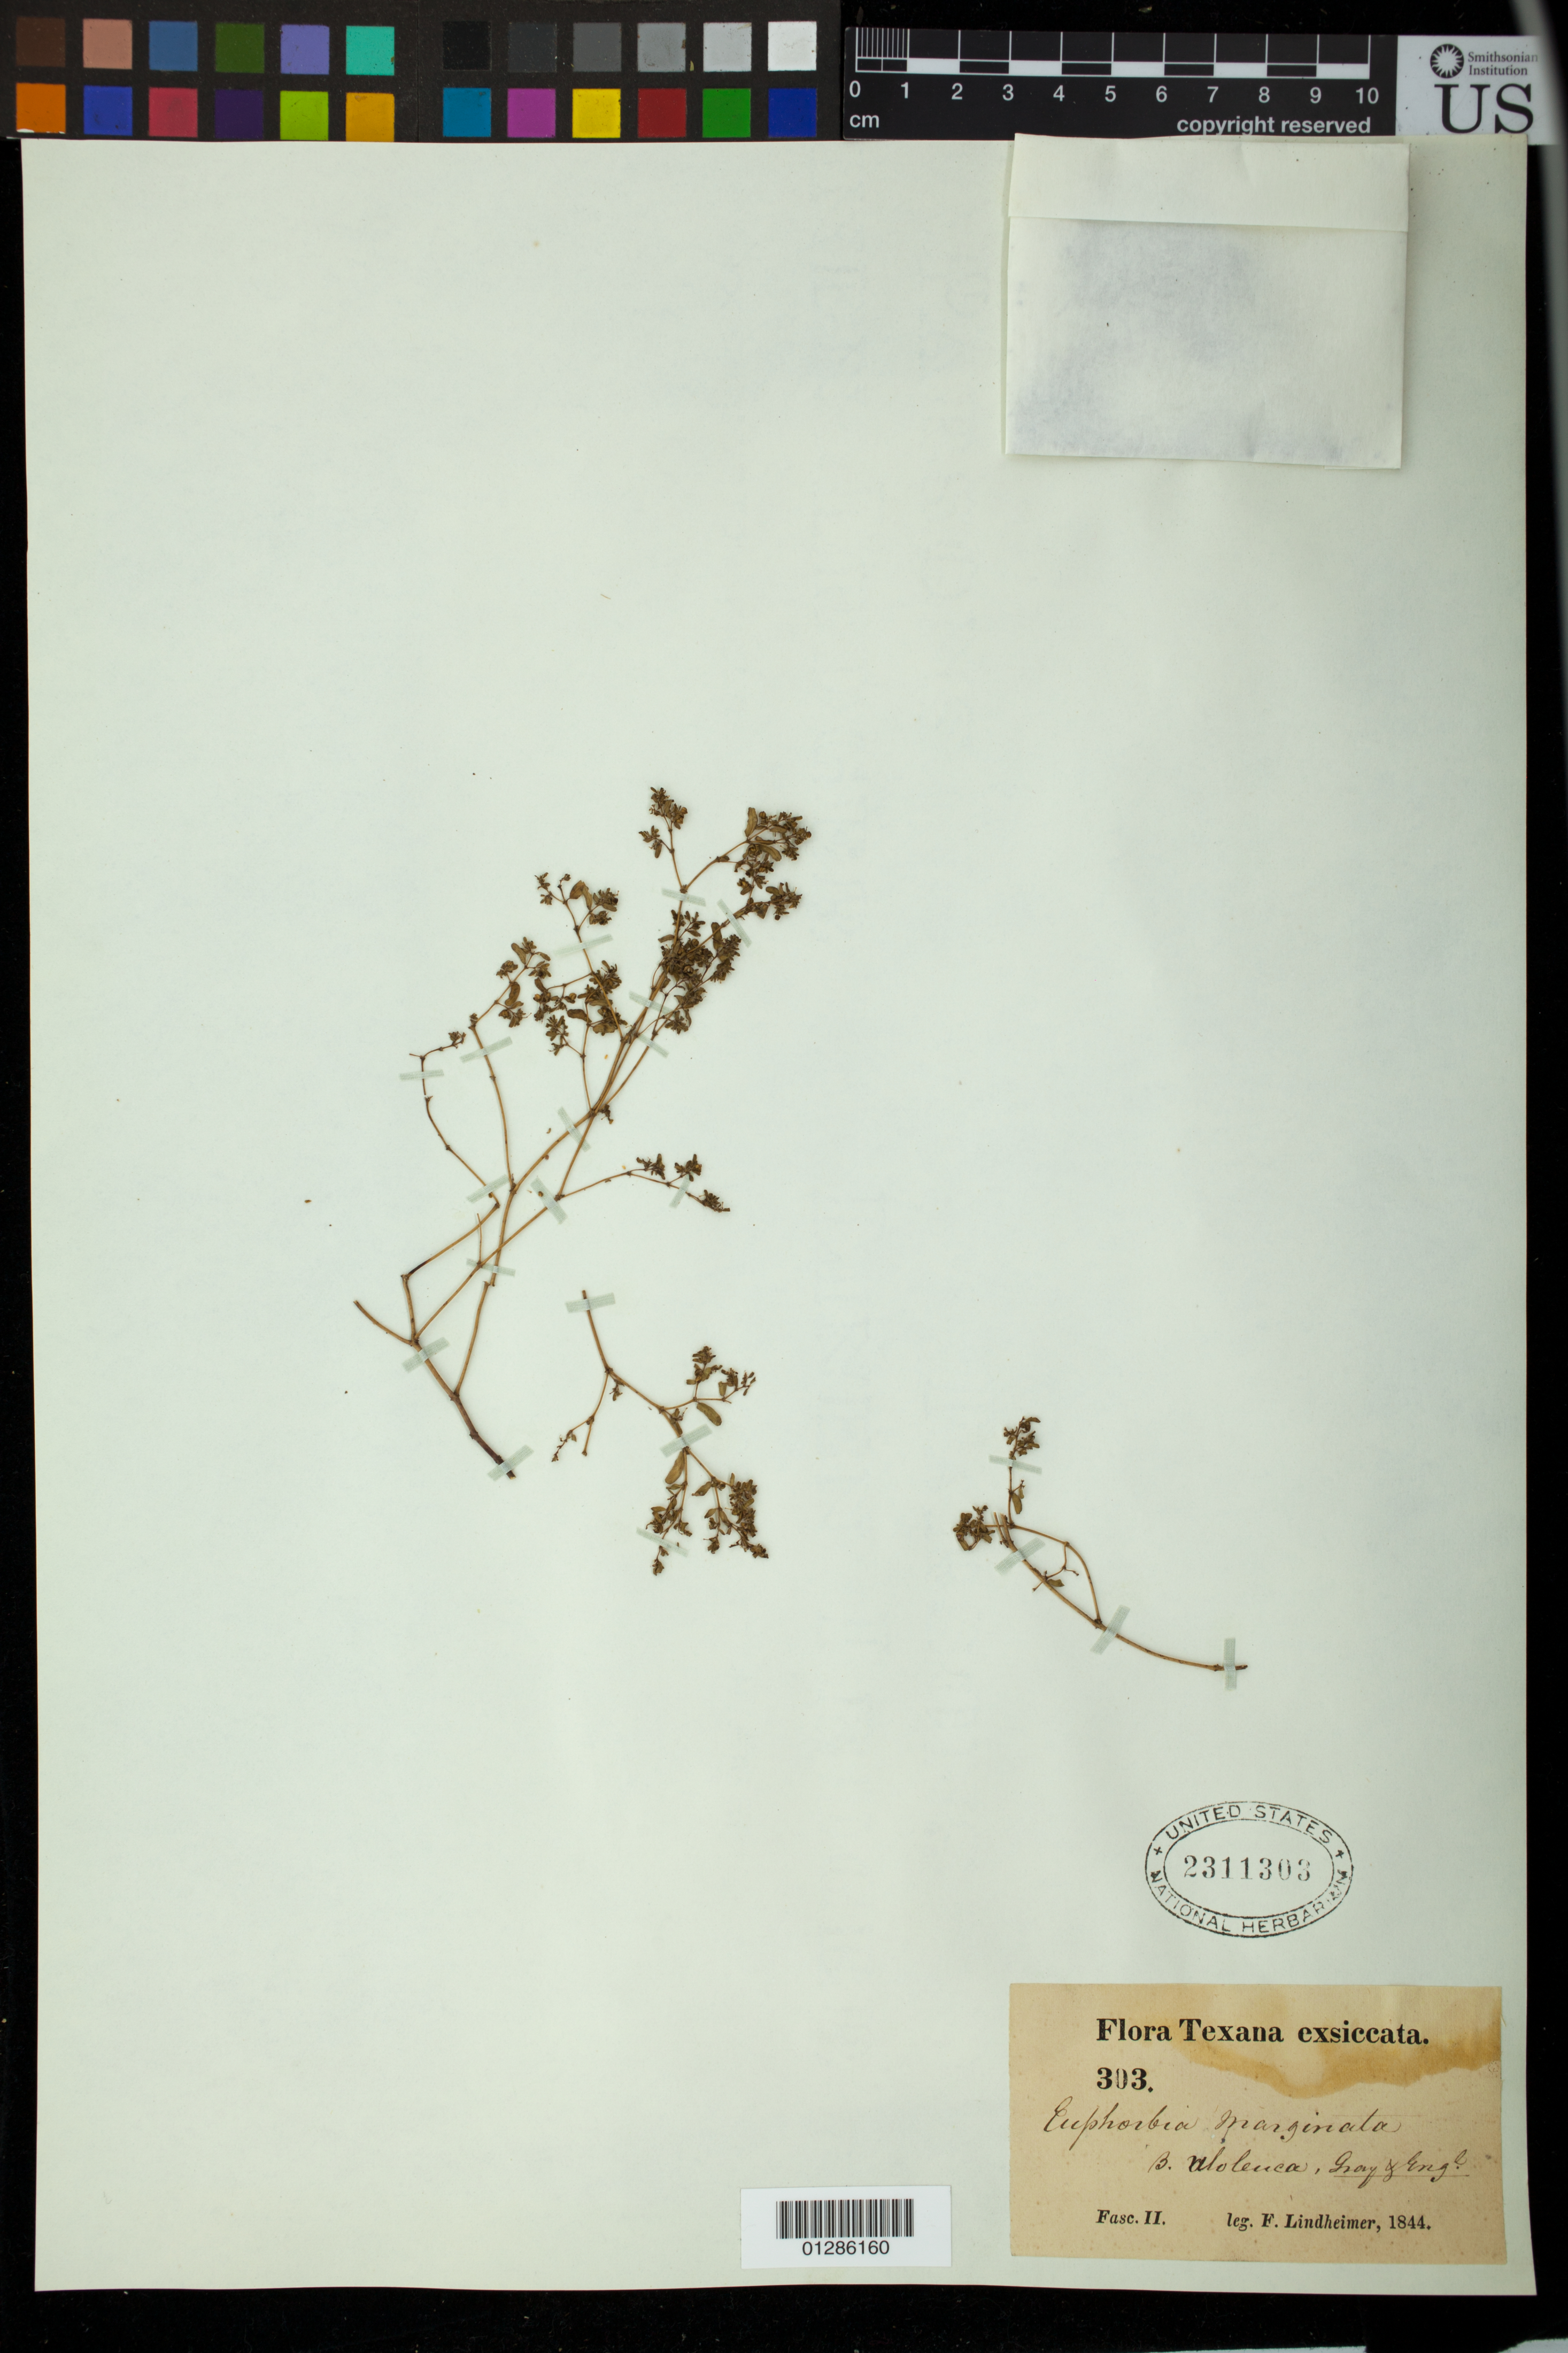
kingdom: Plantae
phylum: Tracheophyta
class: Magnoliopsida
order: Malpighiales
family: Euphorbiaceae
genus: Euphorbia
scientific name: Euphorbia marginata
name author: Pursh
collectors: F. Lindheimer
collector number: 303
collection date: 1844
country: United States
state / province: Texas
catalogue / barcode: US 2311303